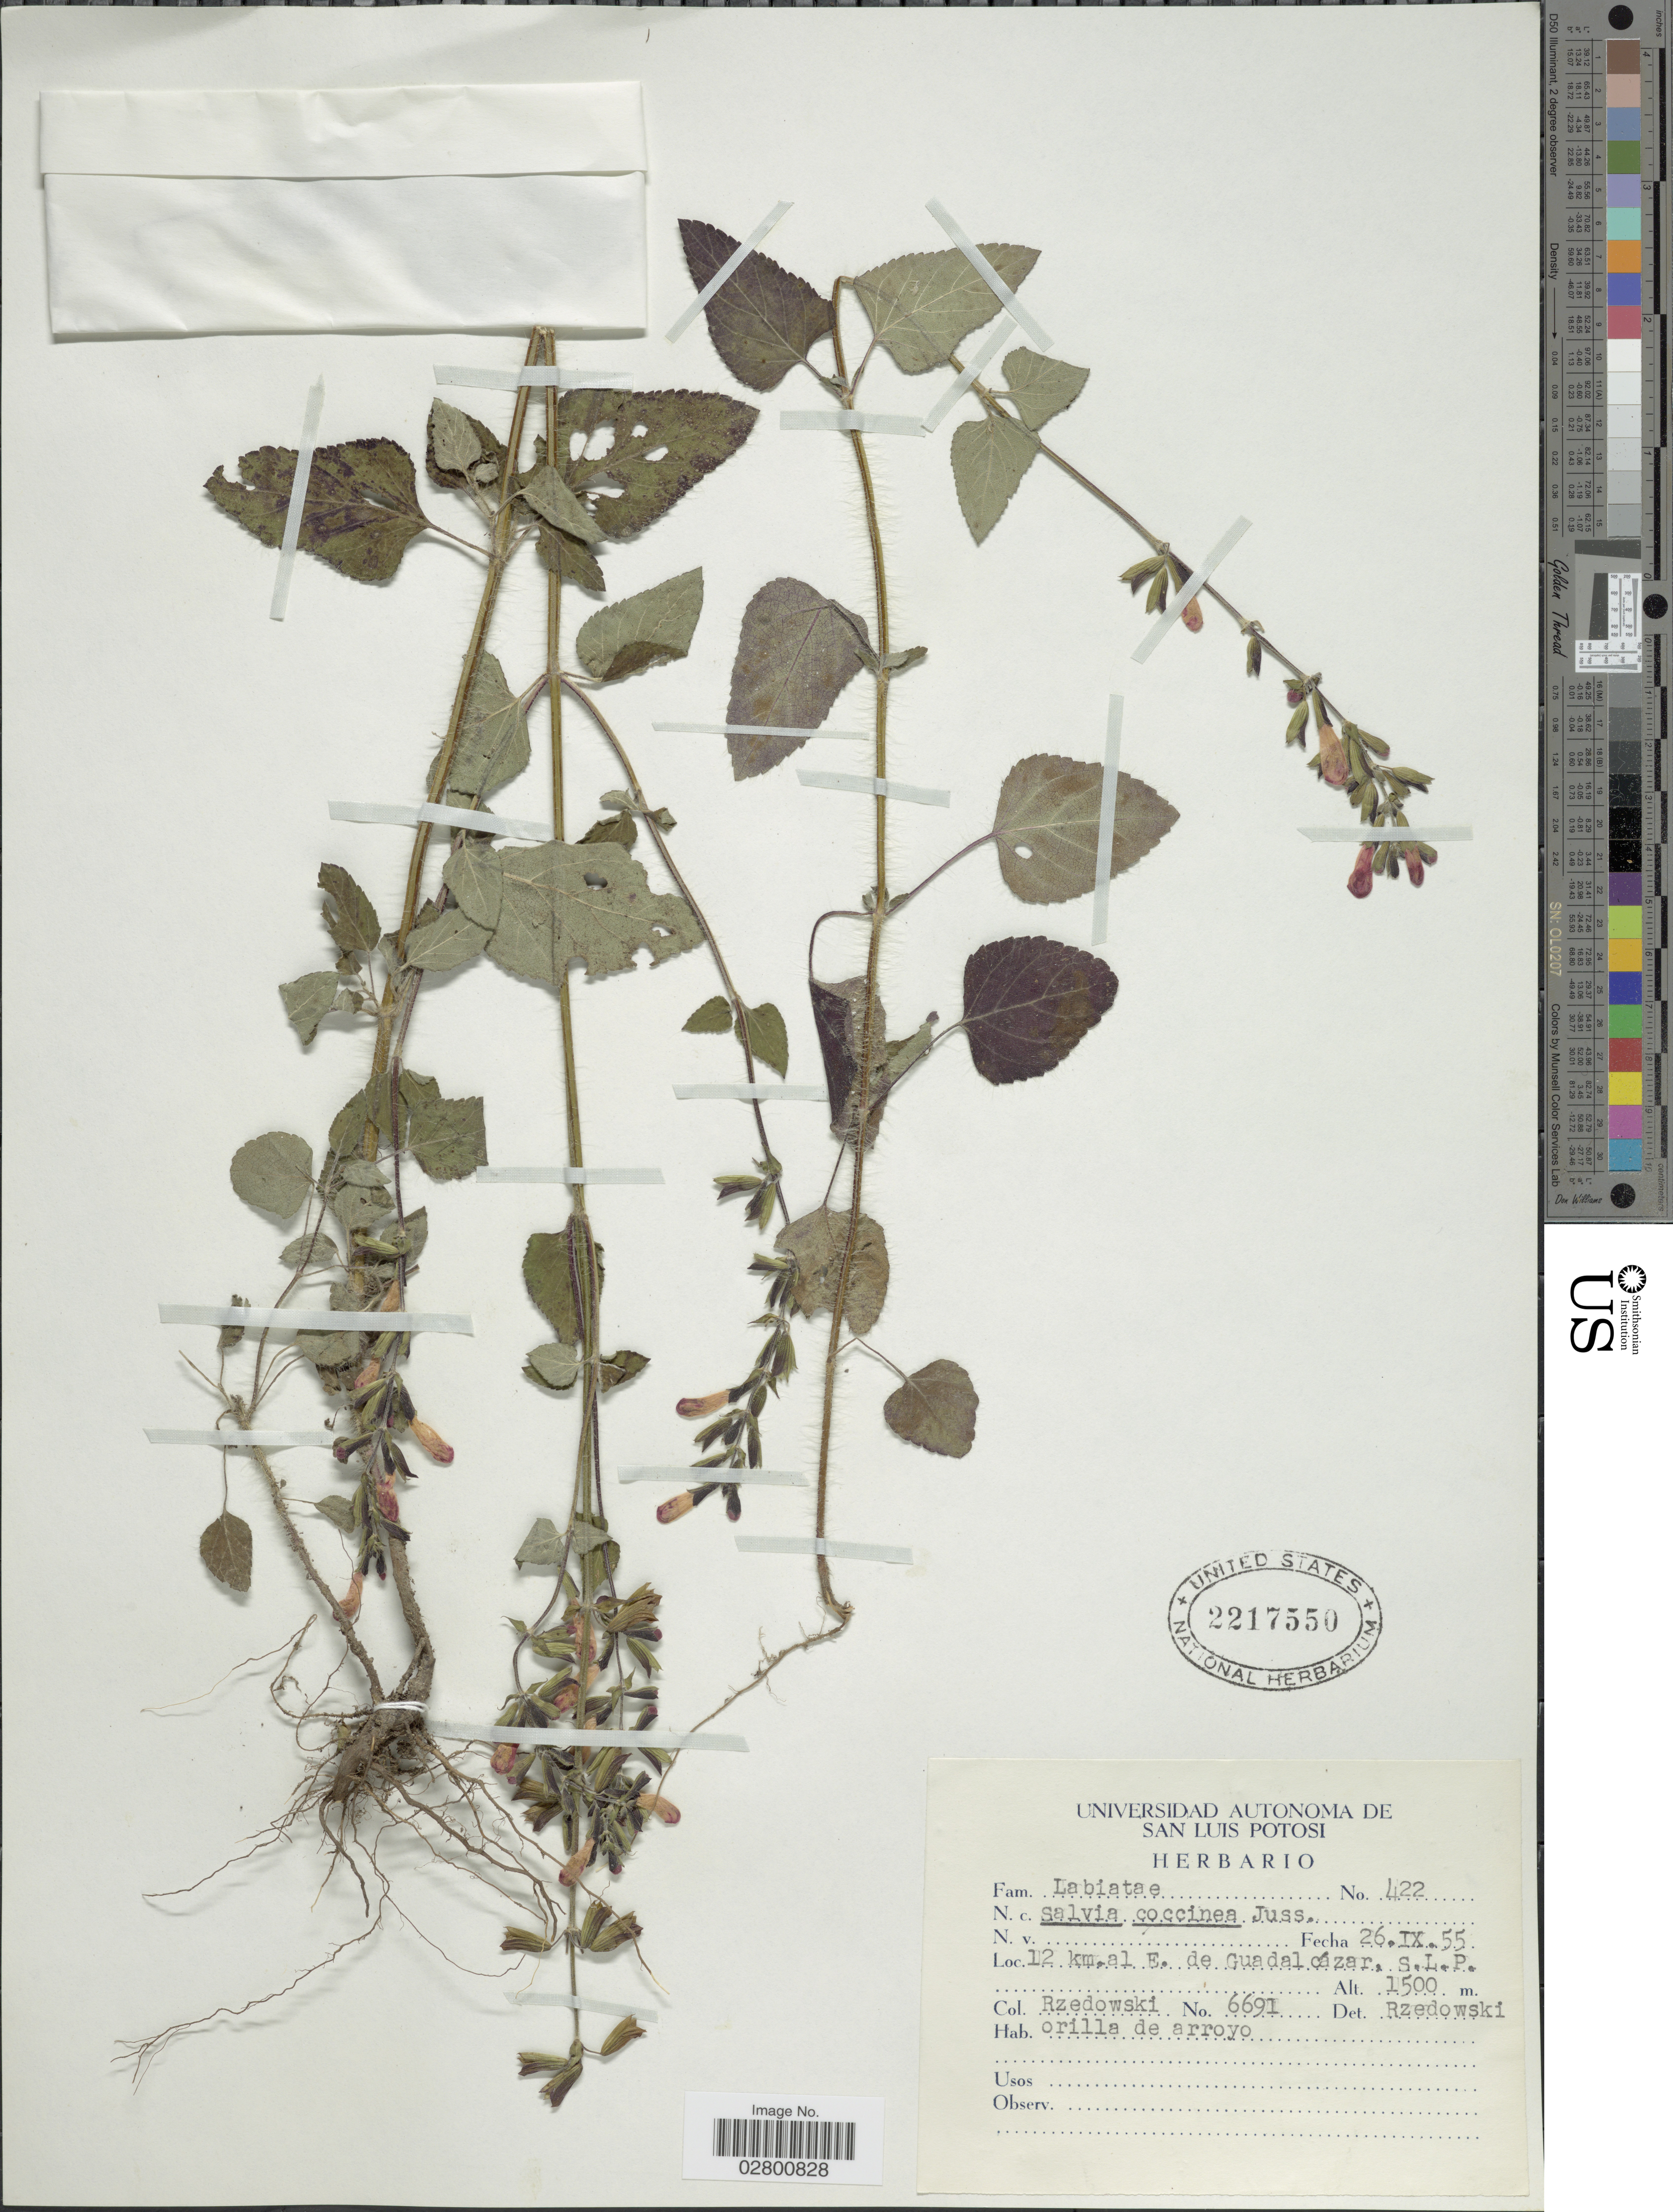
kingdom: Plantae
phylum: Tracheophyta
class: Magnoliopsida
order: Lamiales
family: Lamiaceae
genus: Salvia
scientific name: Salvia coccinea 'Naples Lavender'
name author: L. f. ex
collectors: Rzedowski, --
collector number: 6691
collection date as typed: Transcribed d/m/y: 26/9/55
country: Mexico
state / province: San Luis Potosí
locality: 12 km. al E. de Guadalcázar. S.L.P.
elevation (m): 1500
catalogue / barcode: US 2217550